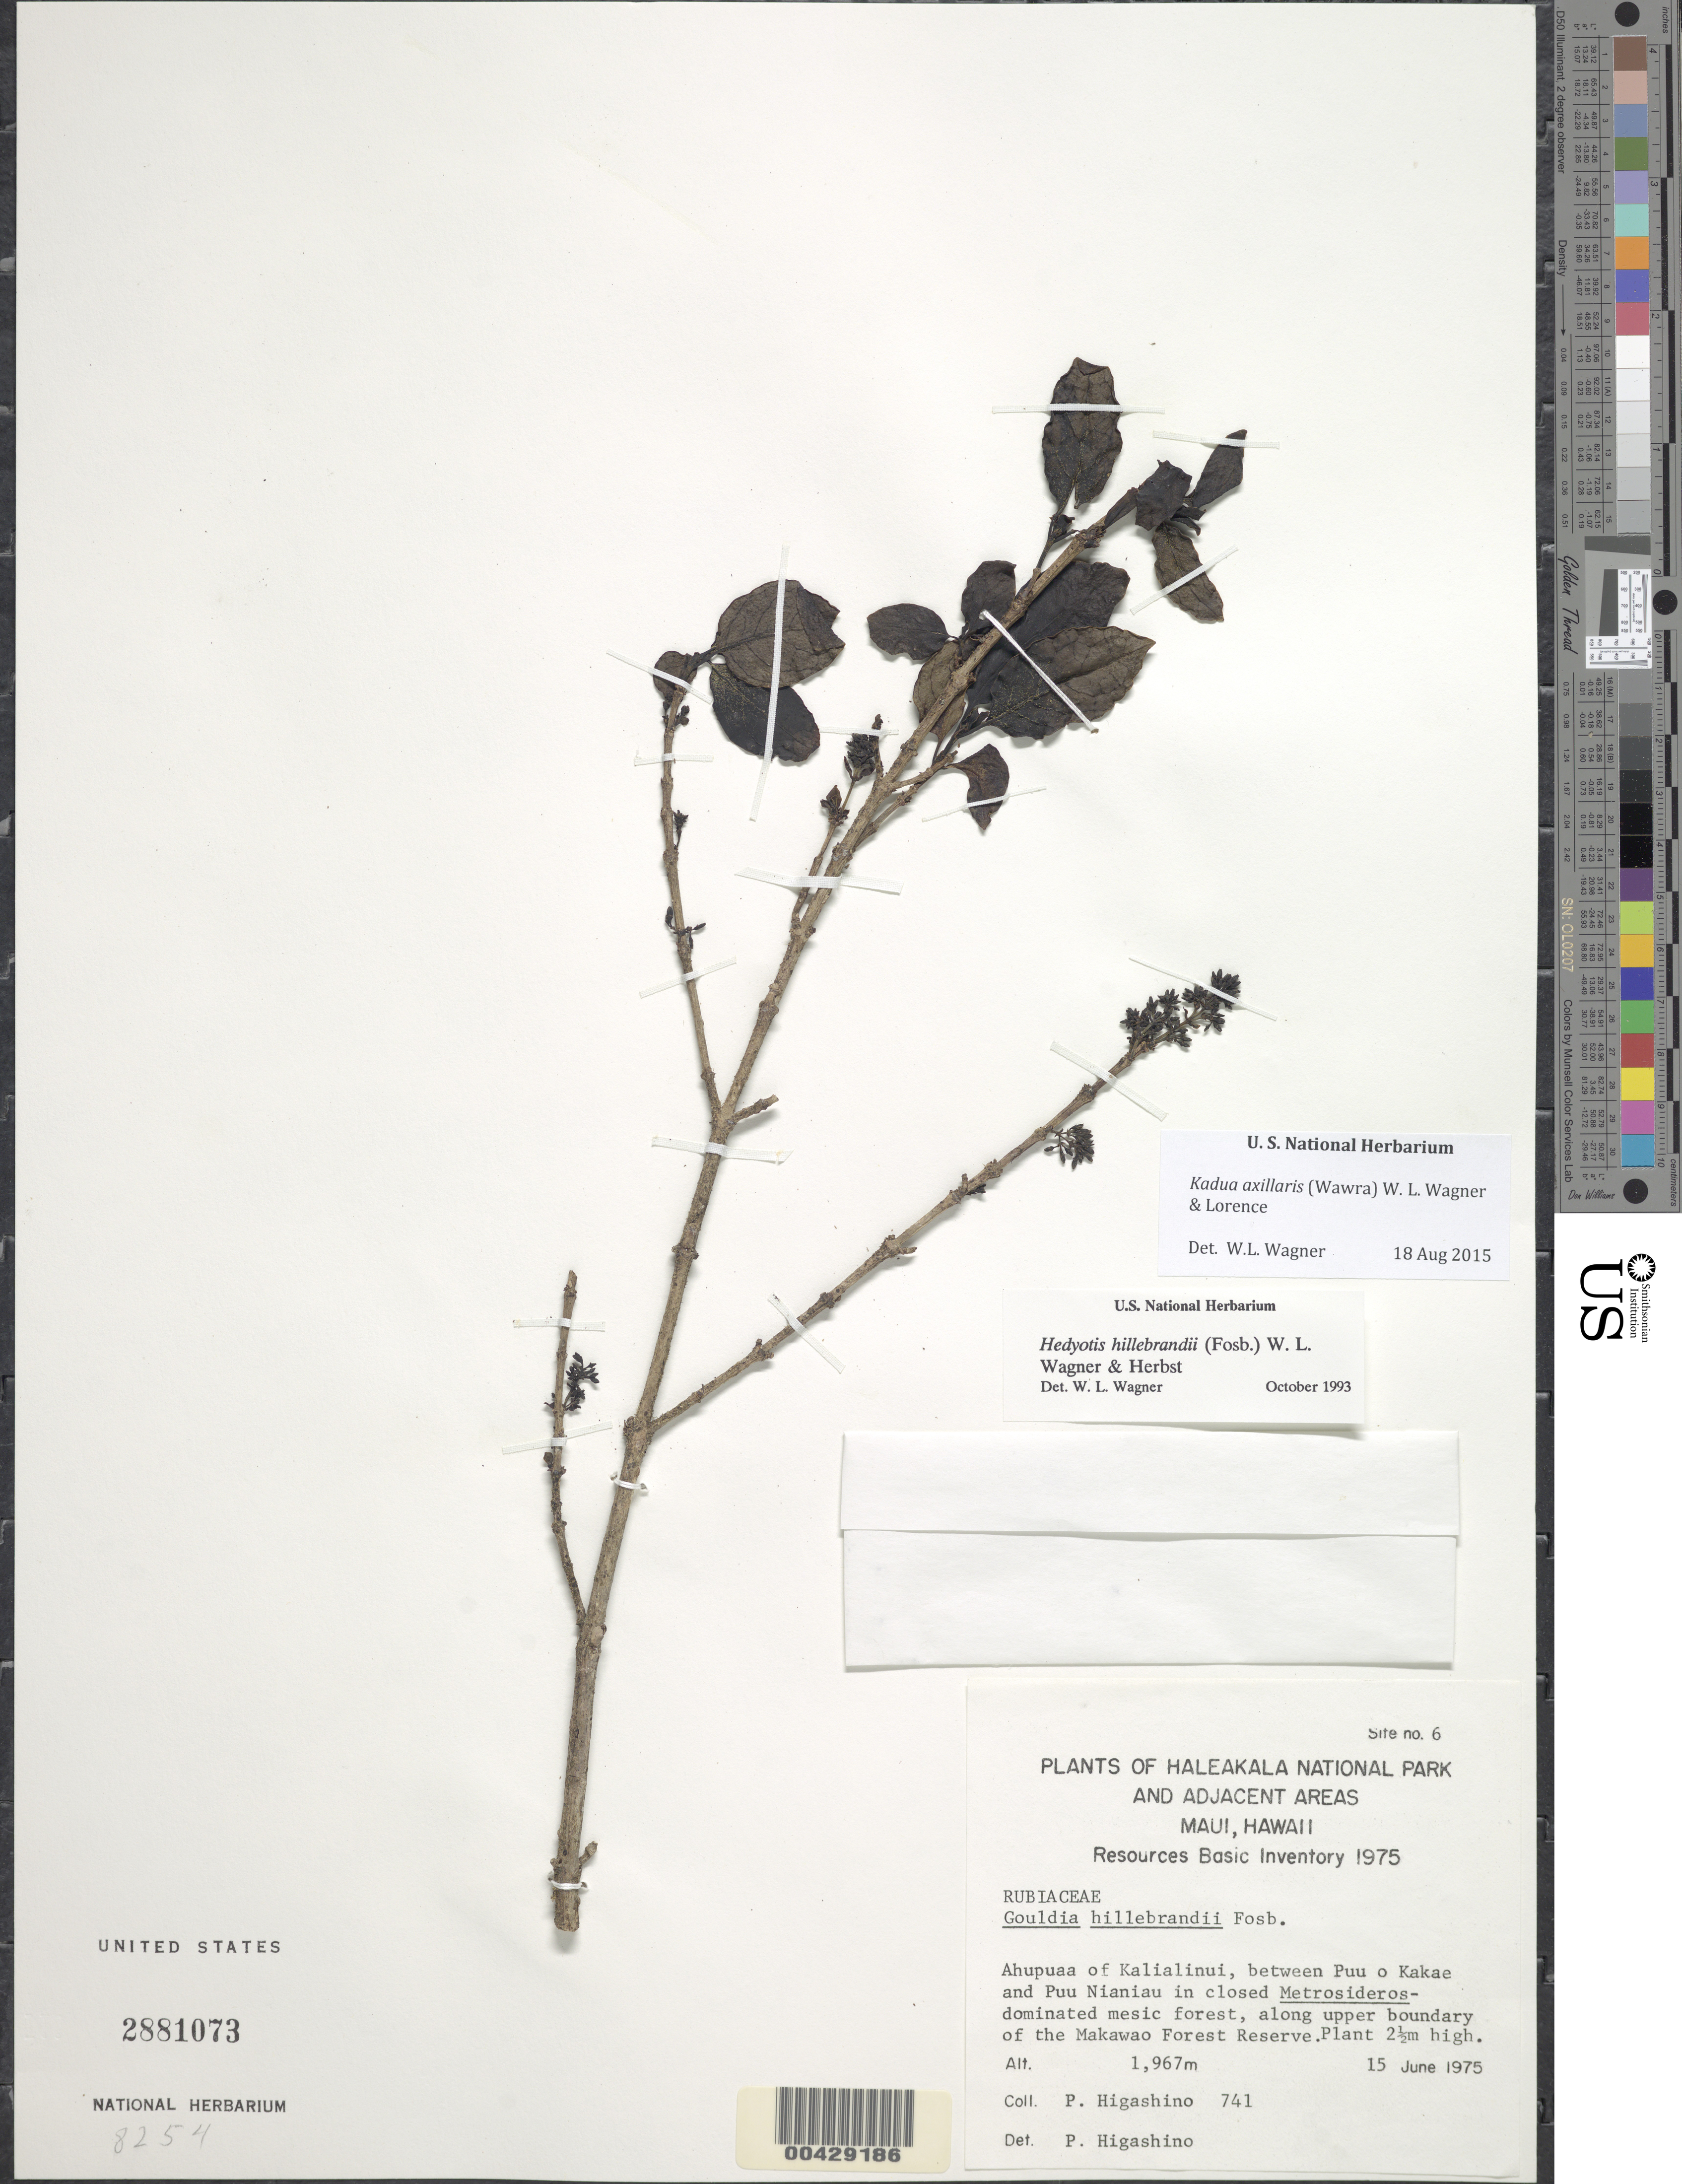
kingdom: Plantae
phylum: Tracheophyta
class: Magnoliopsida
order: Gentianales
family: Rubiaceae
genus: Kadua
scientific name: Kadua axillaris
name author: (Wawra) W.L. Wagner & Lorence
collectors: P. Higashino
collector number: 741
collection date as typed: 15 Jun 1975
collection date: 1975-06-15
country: United States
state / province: Hawaii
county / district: Maui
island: Maui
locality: Ahupuaa of Kalialinui, between Puu o Kakae and Puu Nianiau, along upper boundary of the Makawao Forest Reserve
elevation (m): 1967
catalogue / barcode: US 2881073